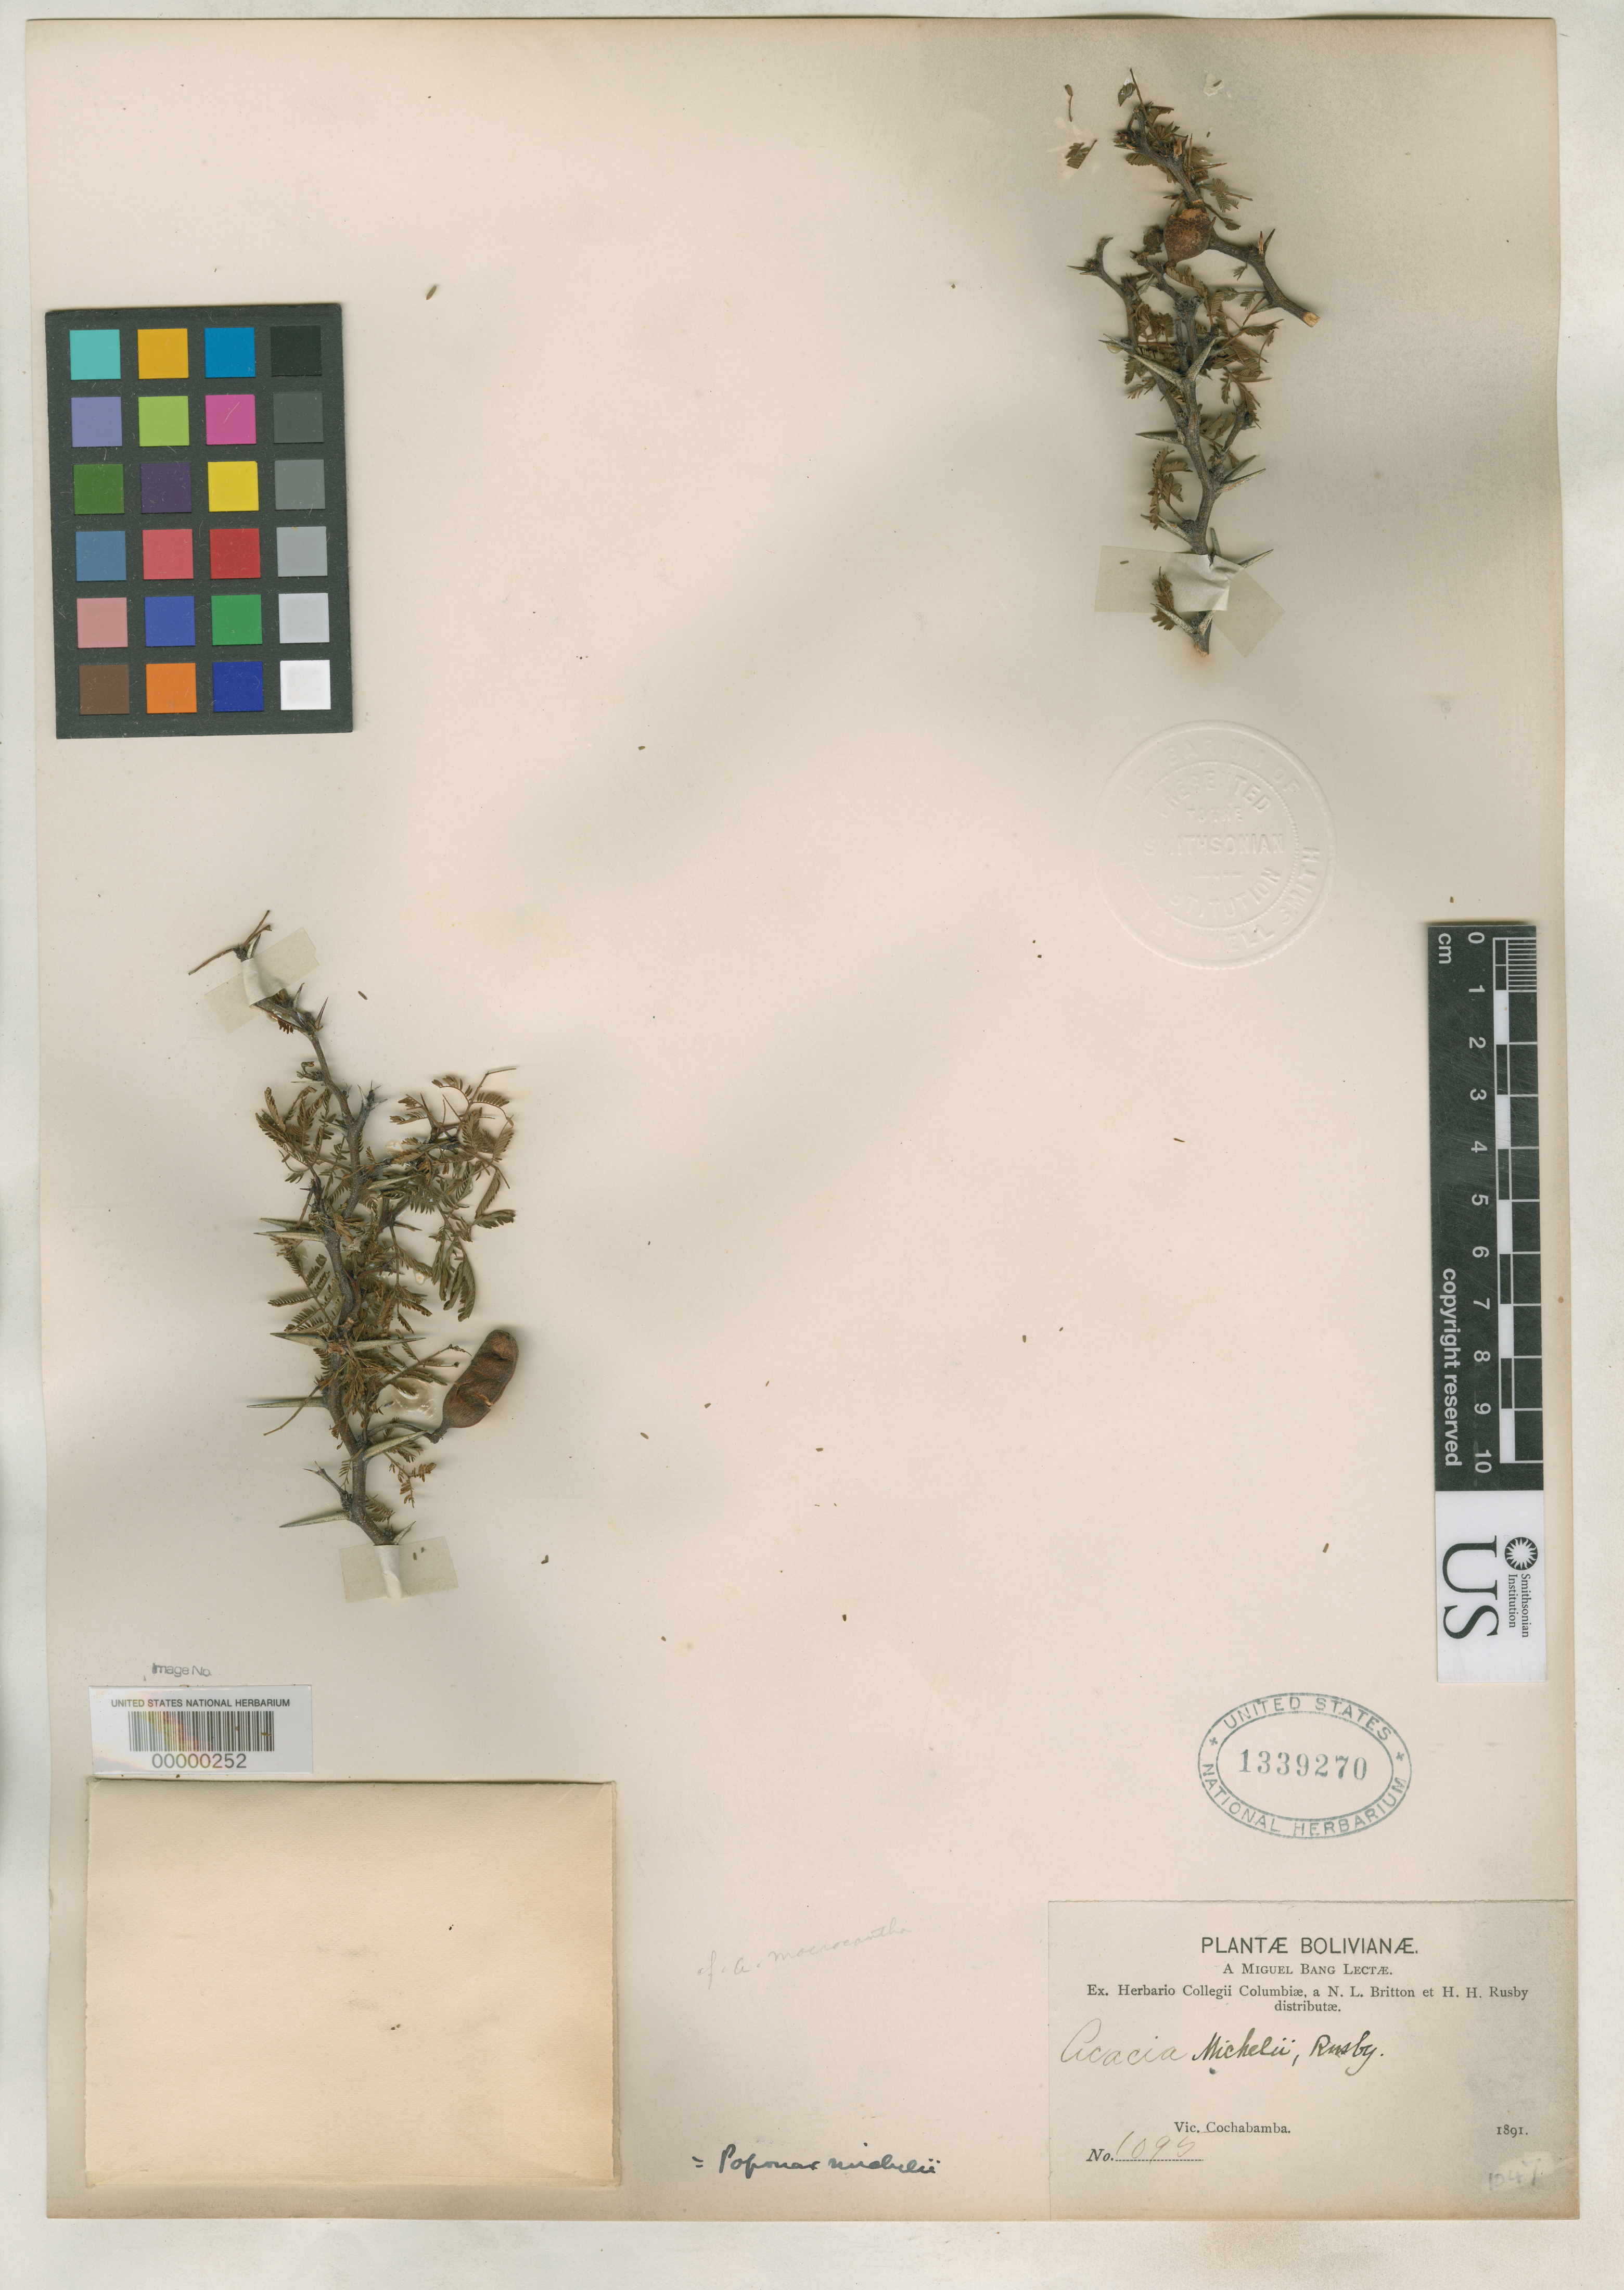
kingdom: Plantae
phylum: Tracheophyta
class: Magnoliopsida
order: Fabales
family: Fabaceae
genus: Acacia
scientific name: Acacia michelii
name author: Rusby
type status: Isotype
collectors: M. Bang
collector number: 1095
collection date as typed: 1891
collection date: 1891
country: Bolivia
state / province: Cochabamba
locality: Vic. Cochabamba.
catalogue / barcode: US 1339270